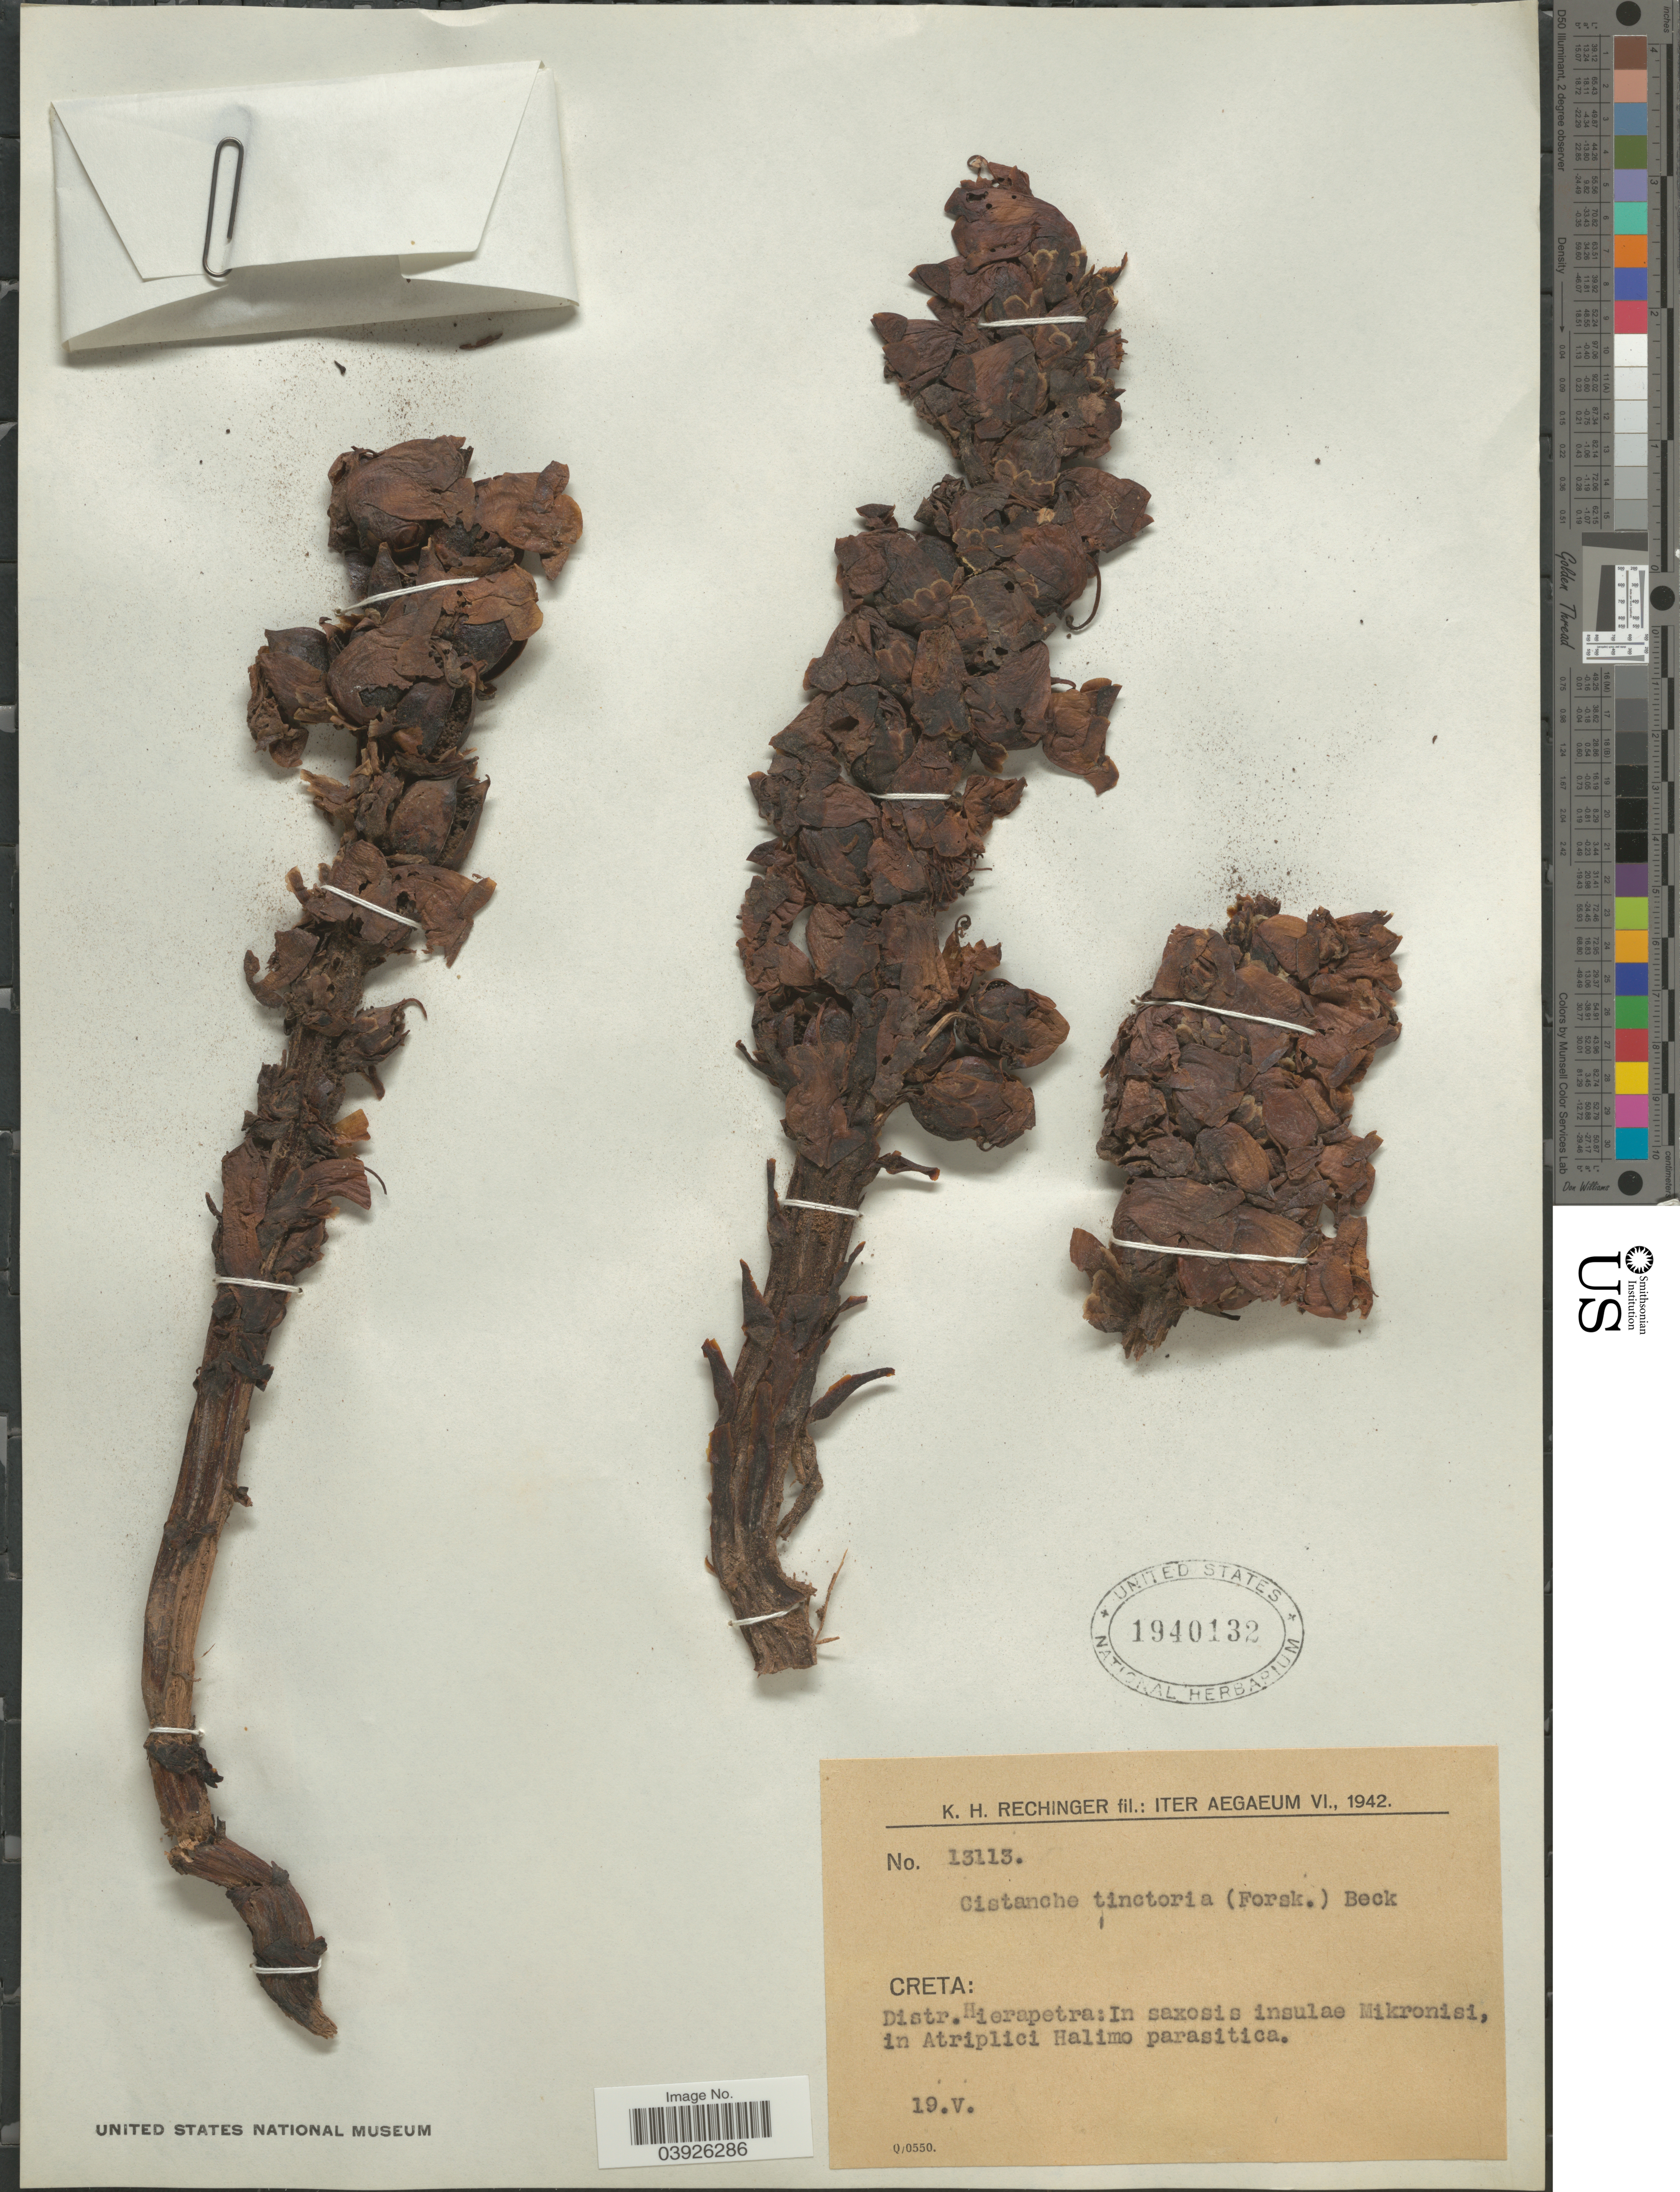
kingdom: Plantae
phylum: Tracheophyta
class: Magnoliopsida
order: Lamiales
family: Orobanchaceae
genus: Cistanche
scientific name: Cistanche phelypaea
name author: (L.) Cout.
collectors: K. H. Rechinger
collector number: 13113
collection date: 1942-05-19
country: Greece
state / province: Crete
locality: Iter Aegaeum. Creta: Distr. Hierapetra: In saxosis insulae Mikronisi, in Atriplici Halimo parasitica.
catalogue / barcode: US 1940132